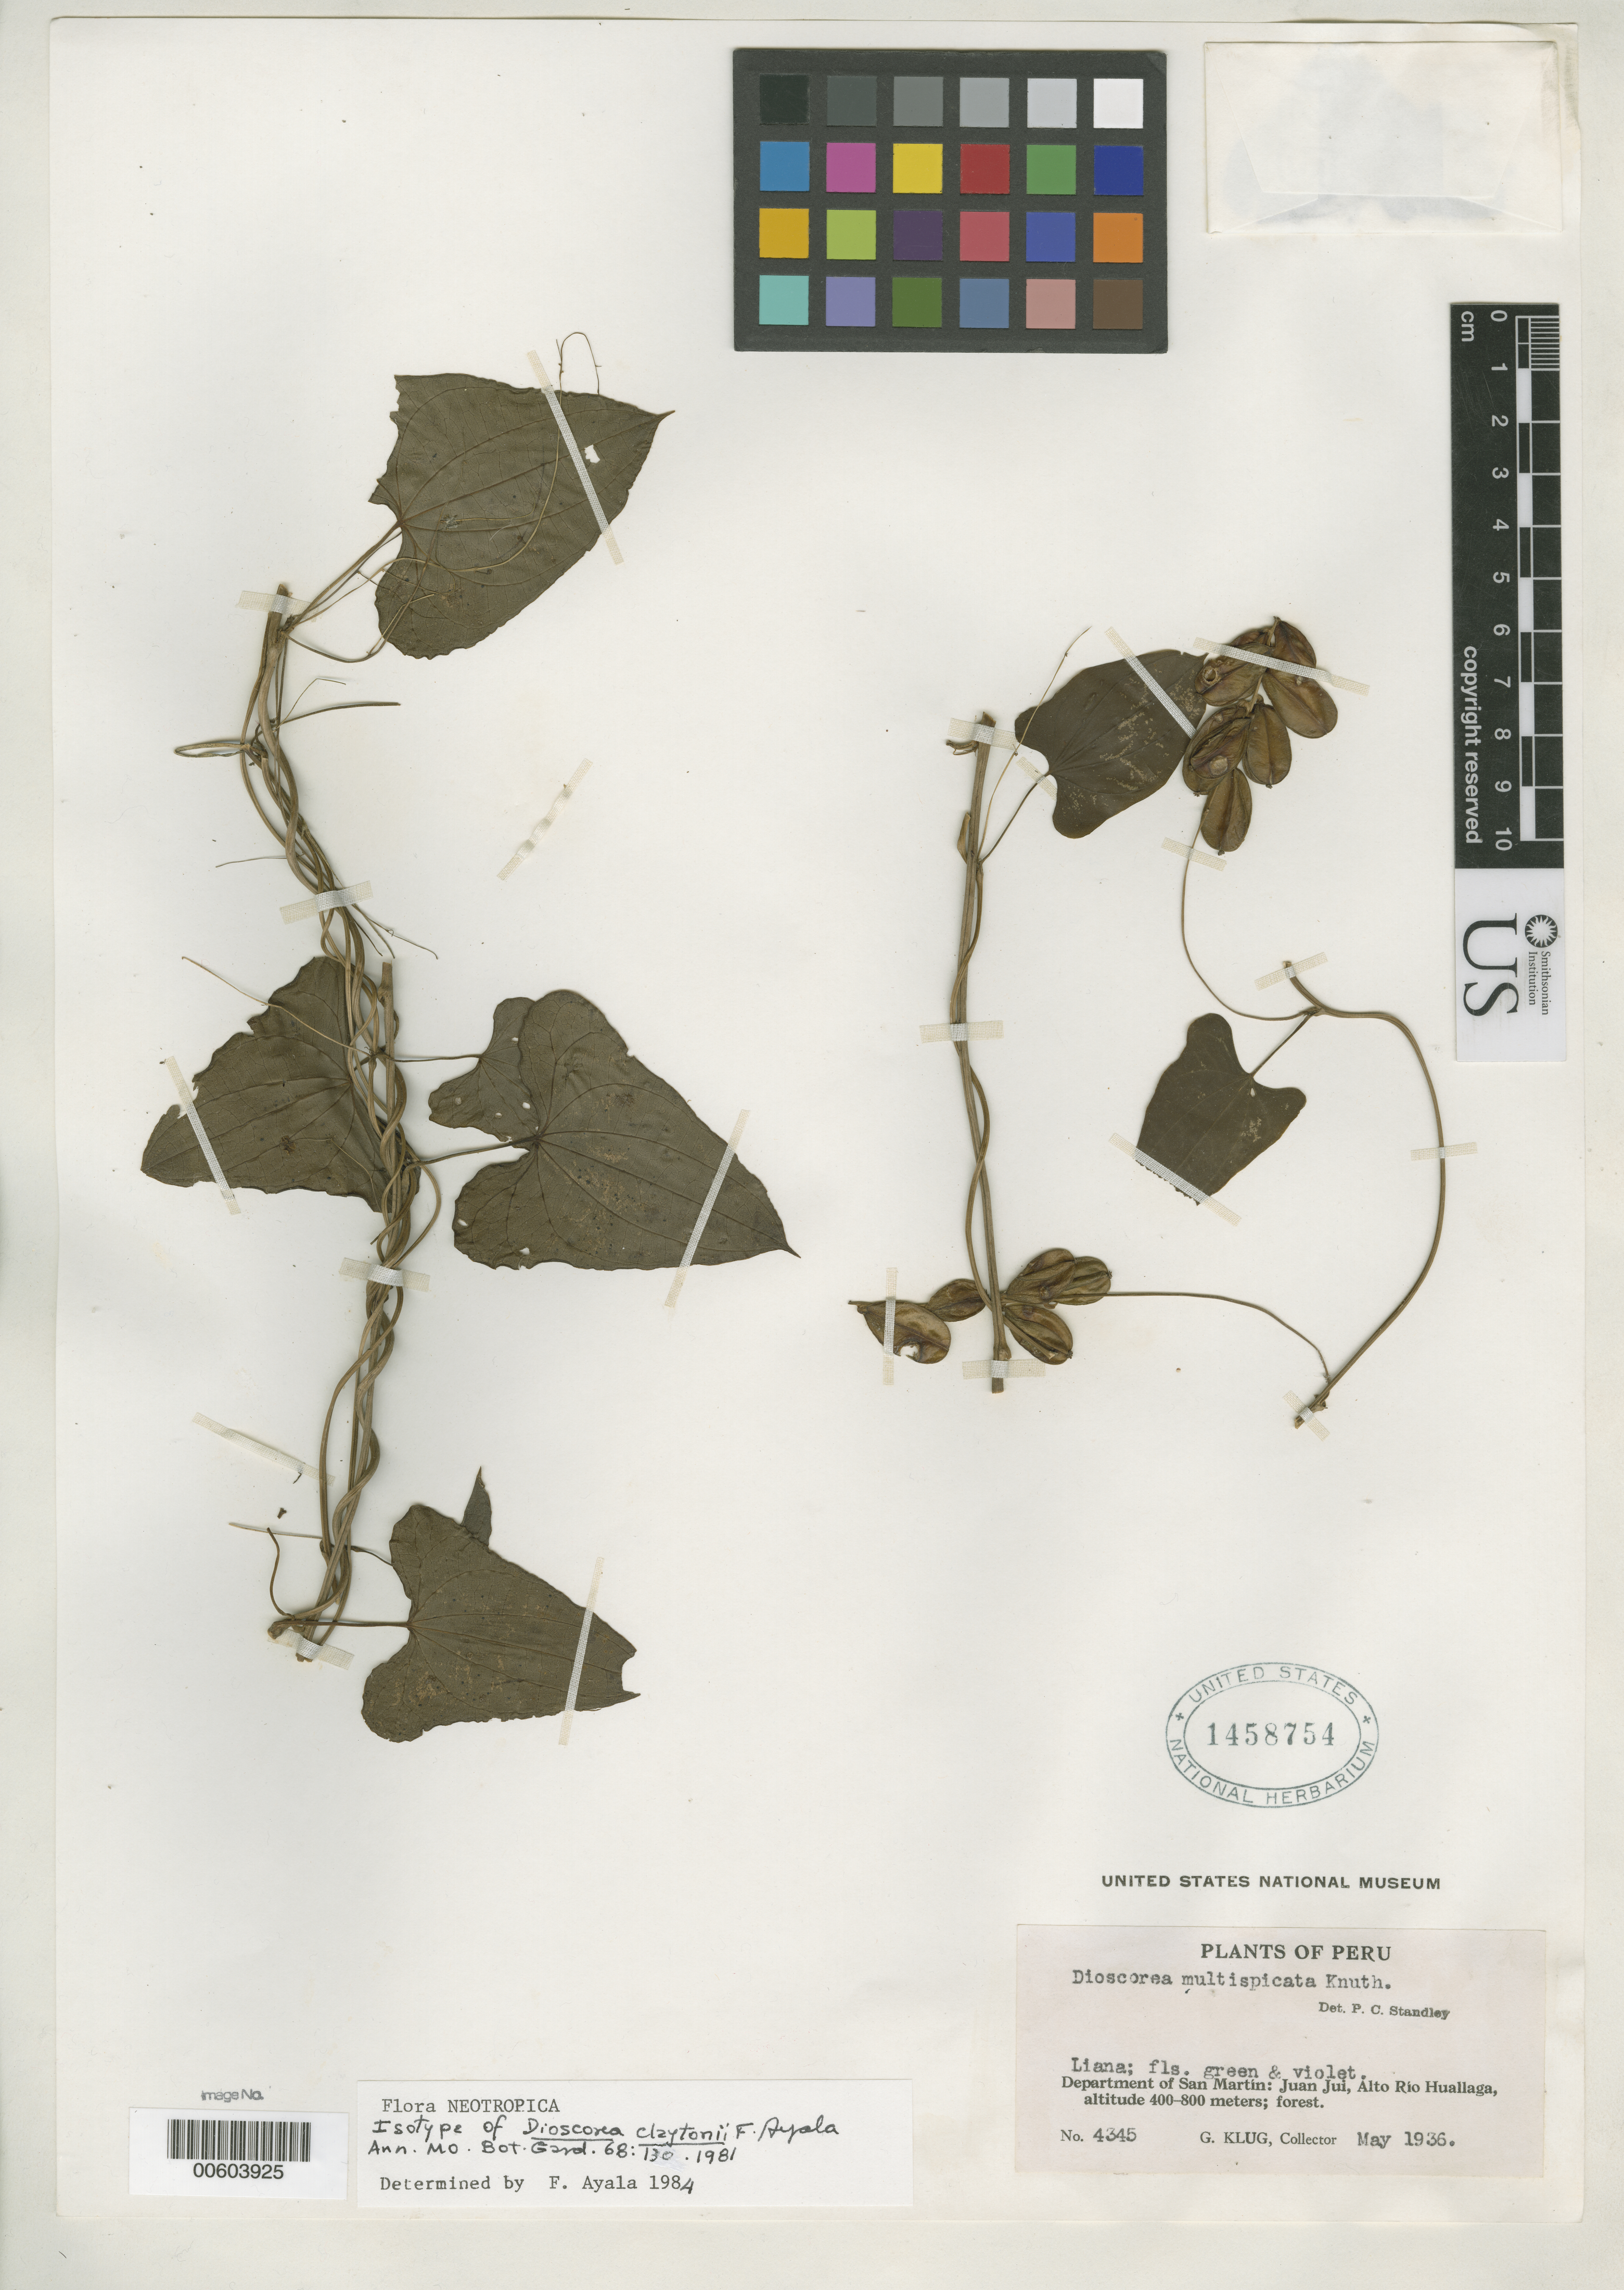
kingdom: Plantae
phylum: Tracheophyta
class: Liliopsida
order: Dioscoreales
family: Dioscoreaceae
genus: Dioscorea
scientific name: Dioscorea claytonii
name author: Ayala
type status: Isotype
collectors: G. Klug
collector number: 4345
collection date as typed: May 1936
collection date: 1936-05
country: Peru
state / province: San Martín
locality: Juan Jui, alto Rio Huallaga.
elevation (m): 400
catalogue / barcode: US 1458754